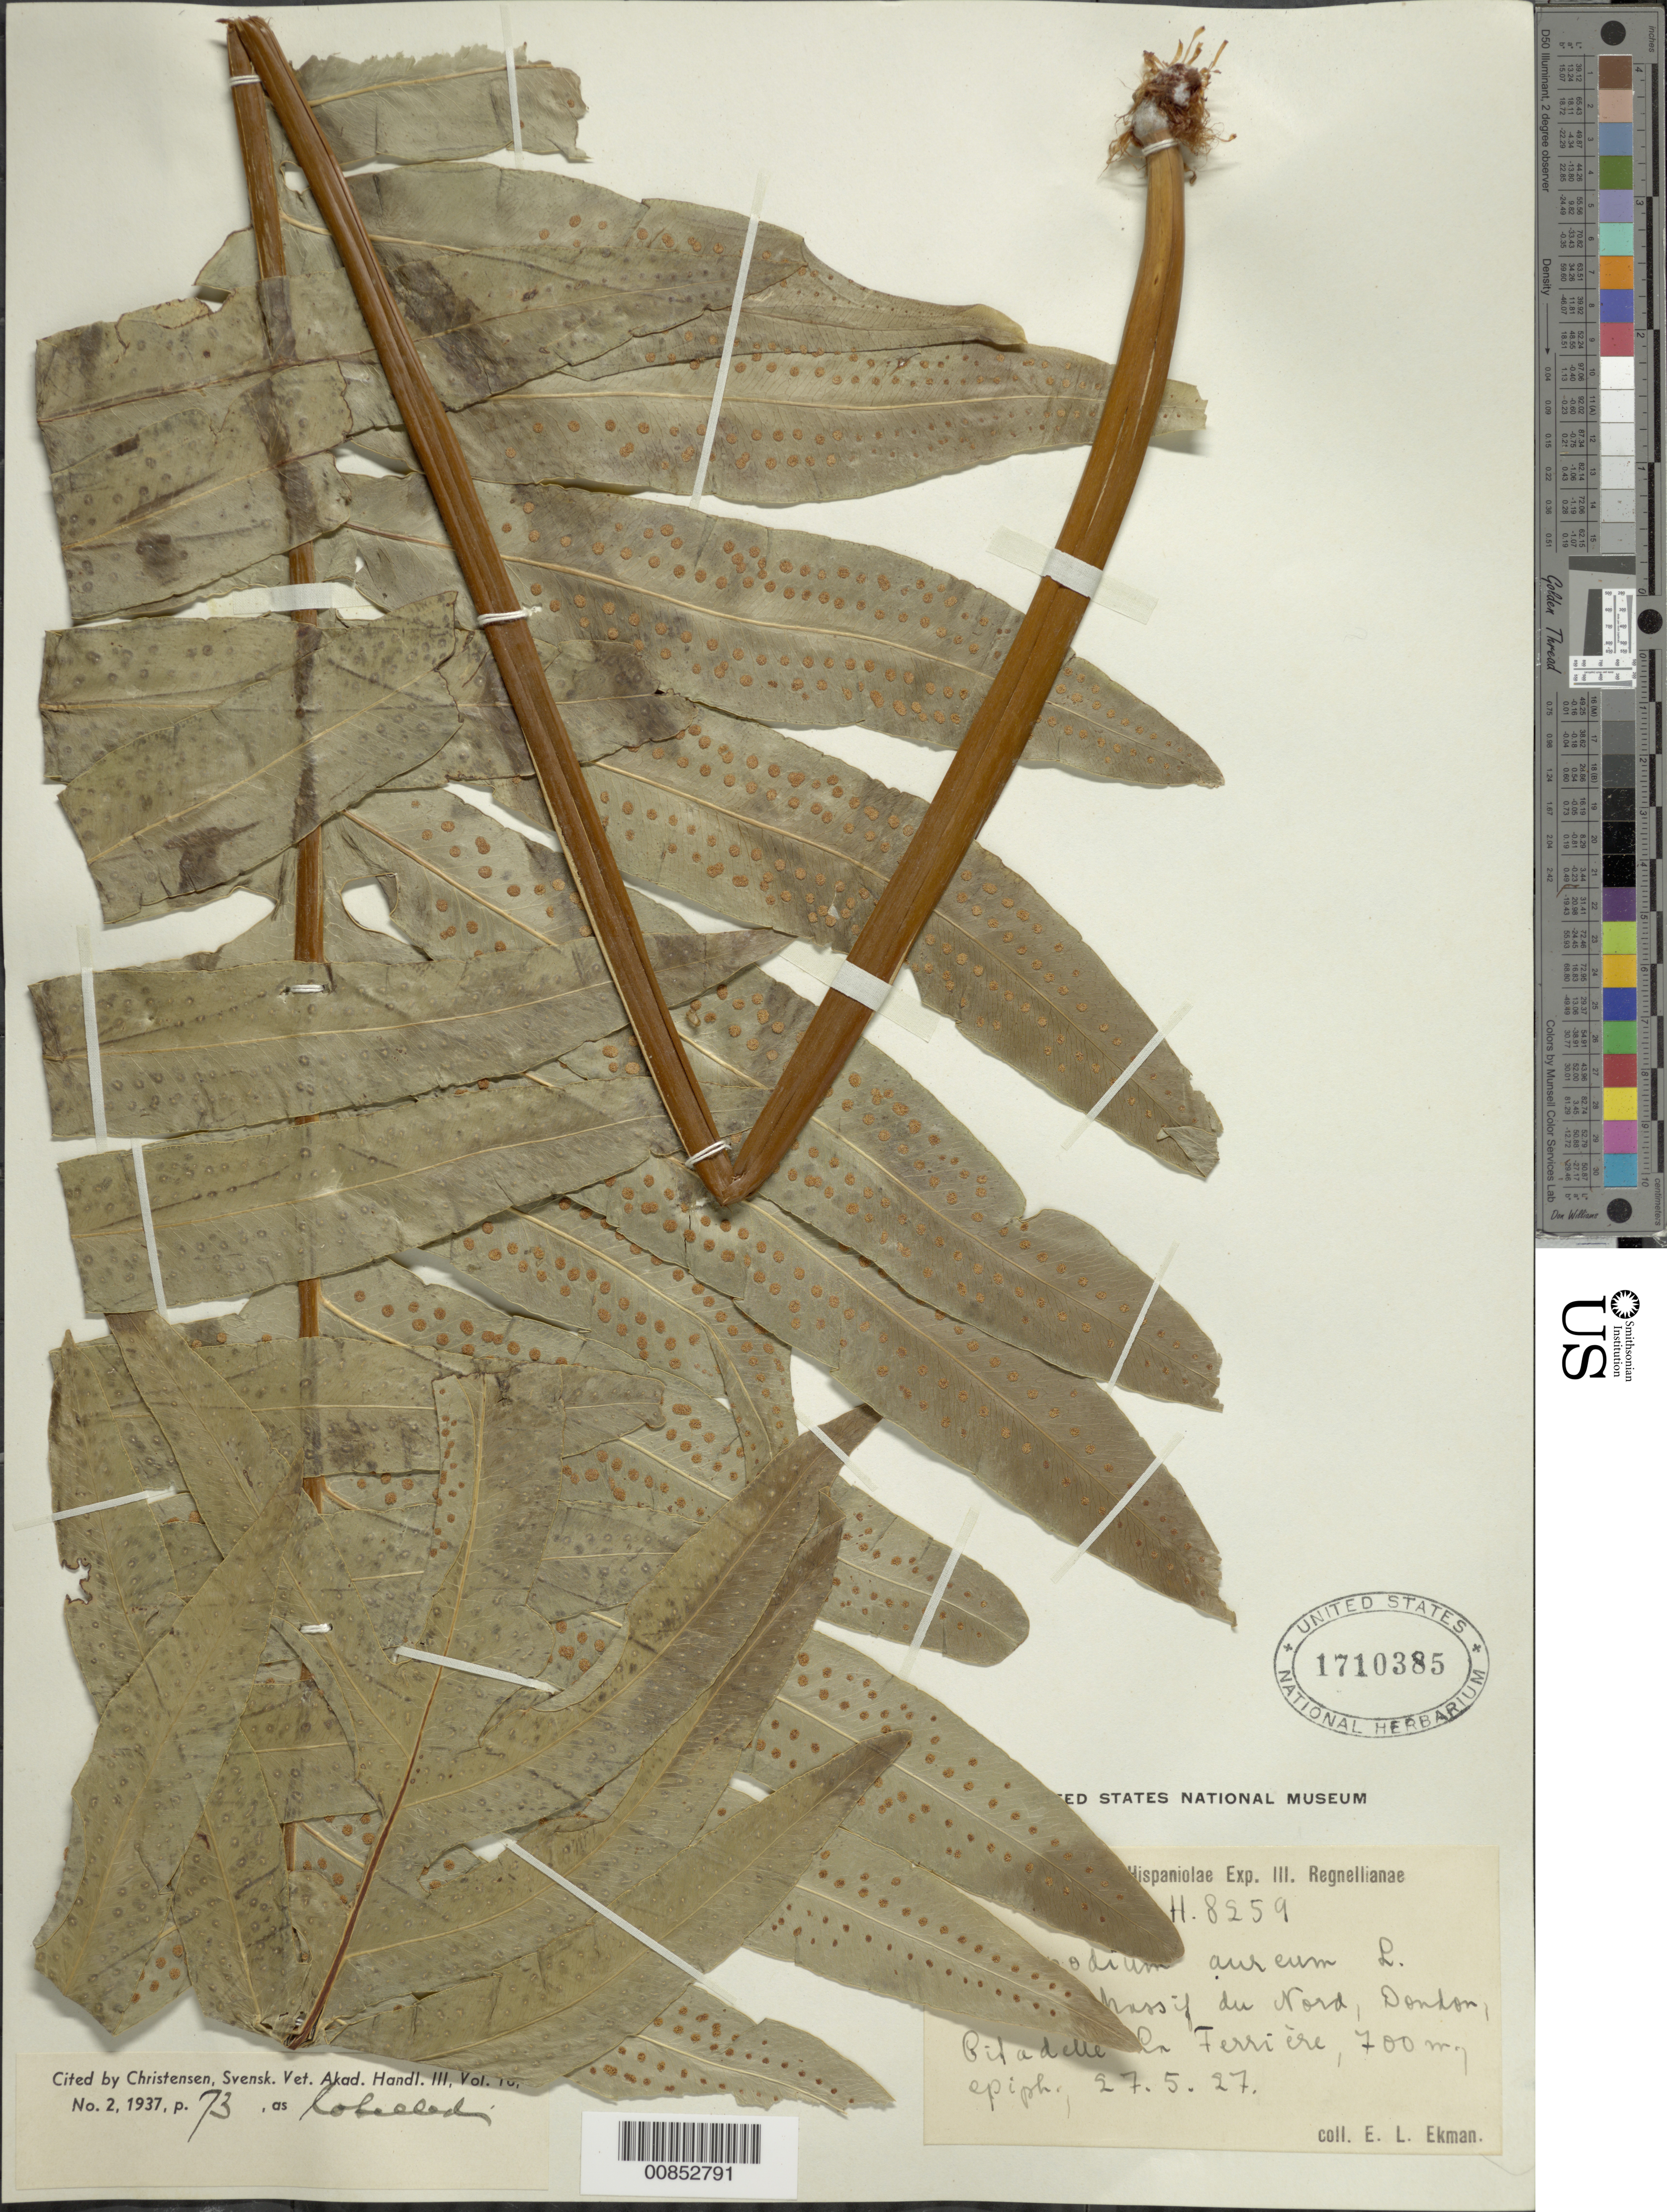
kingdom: Plantae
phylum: Tracheophyta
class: Polypodiopsida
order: Polypodiales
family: Polypodiaceae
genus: Phlebodium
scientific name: Phlebodium aureum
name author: (L.) J. Sm.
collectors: E. L. Ekman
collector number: H 8259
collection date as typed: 27 May 1927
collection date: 1927-05-27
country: Haiti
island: Hispaniola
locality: Massif du Nord, Dondon, citadelle La Ferrière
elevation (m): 700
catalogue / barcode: US 1710385